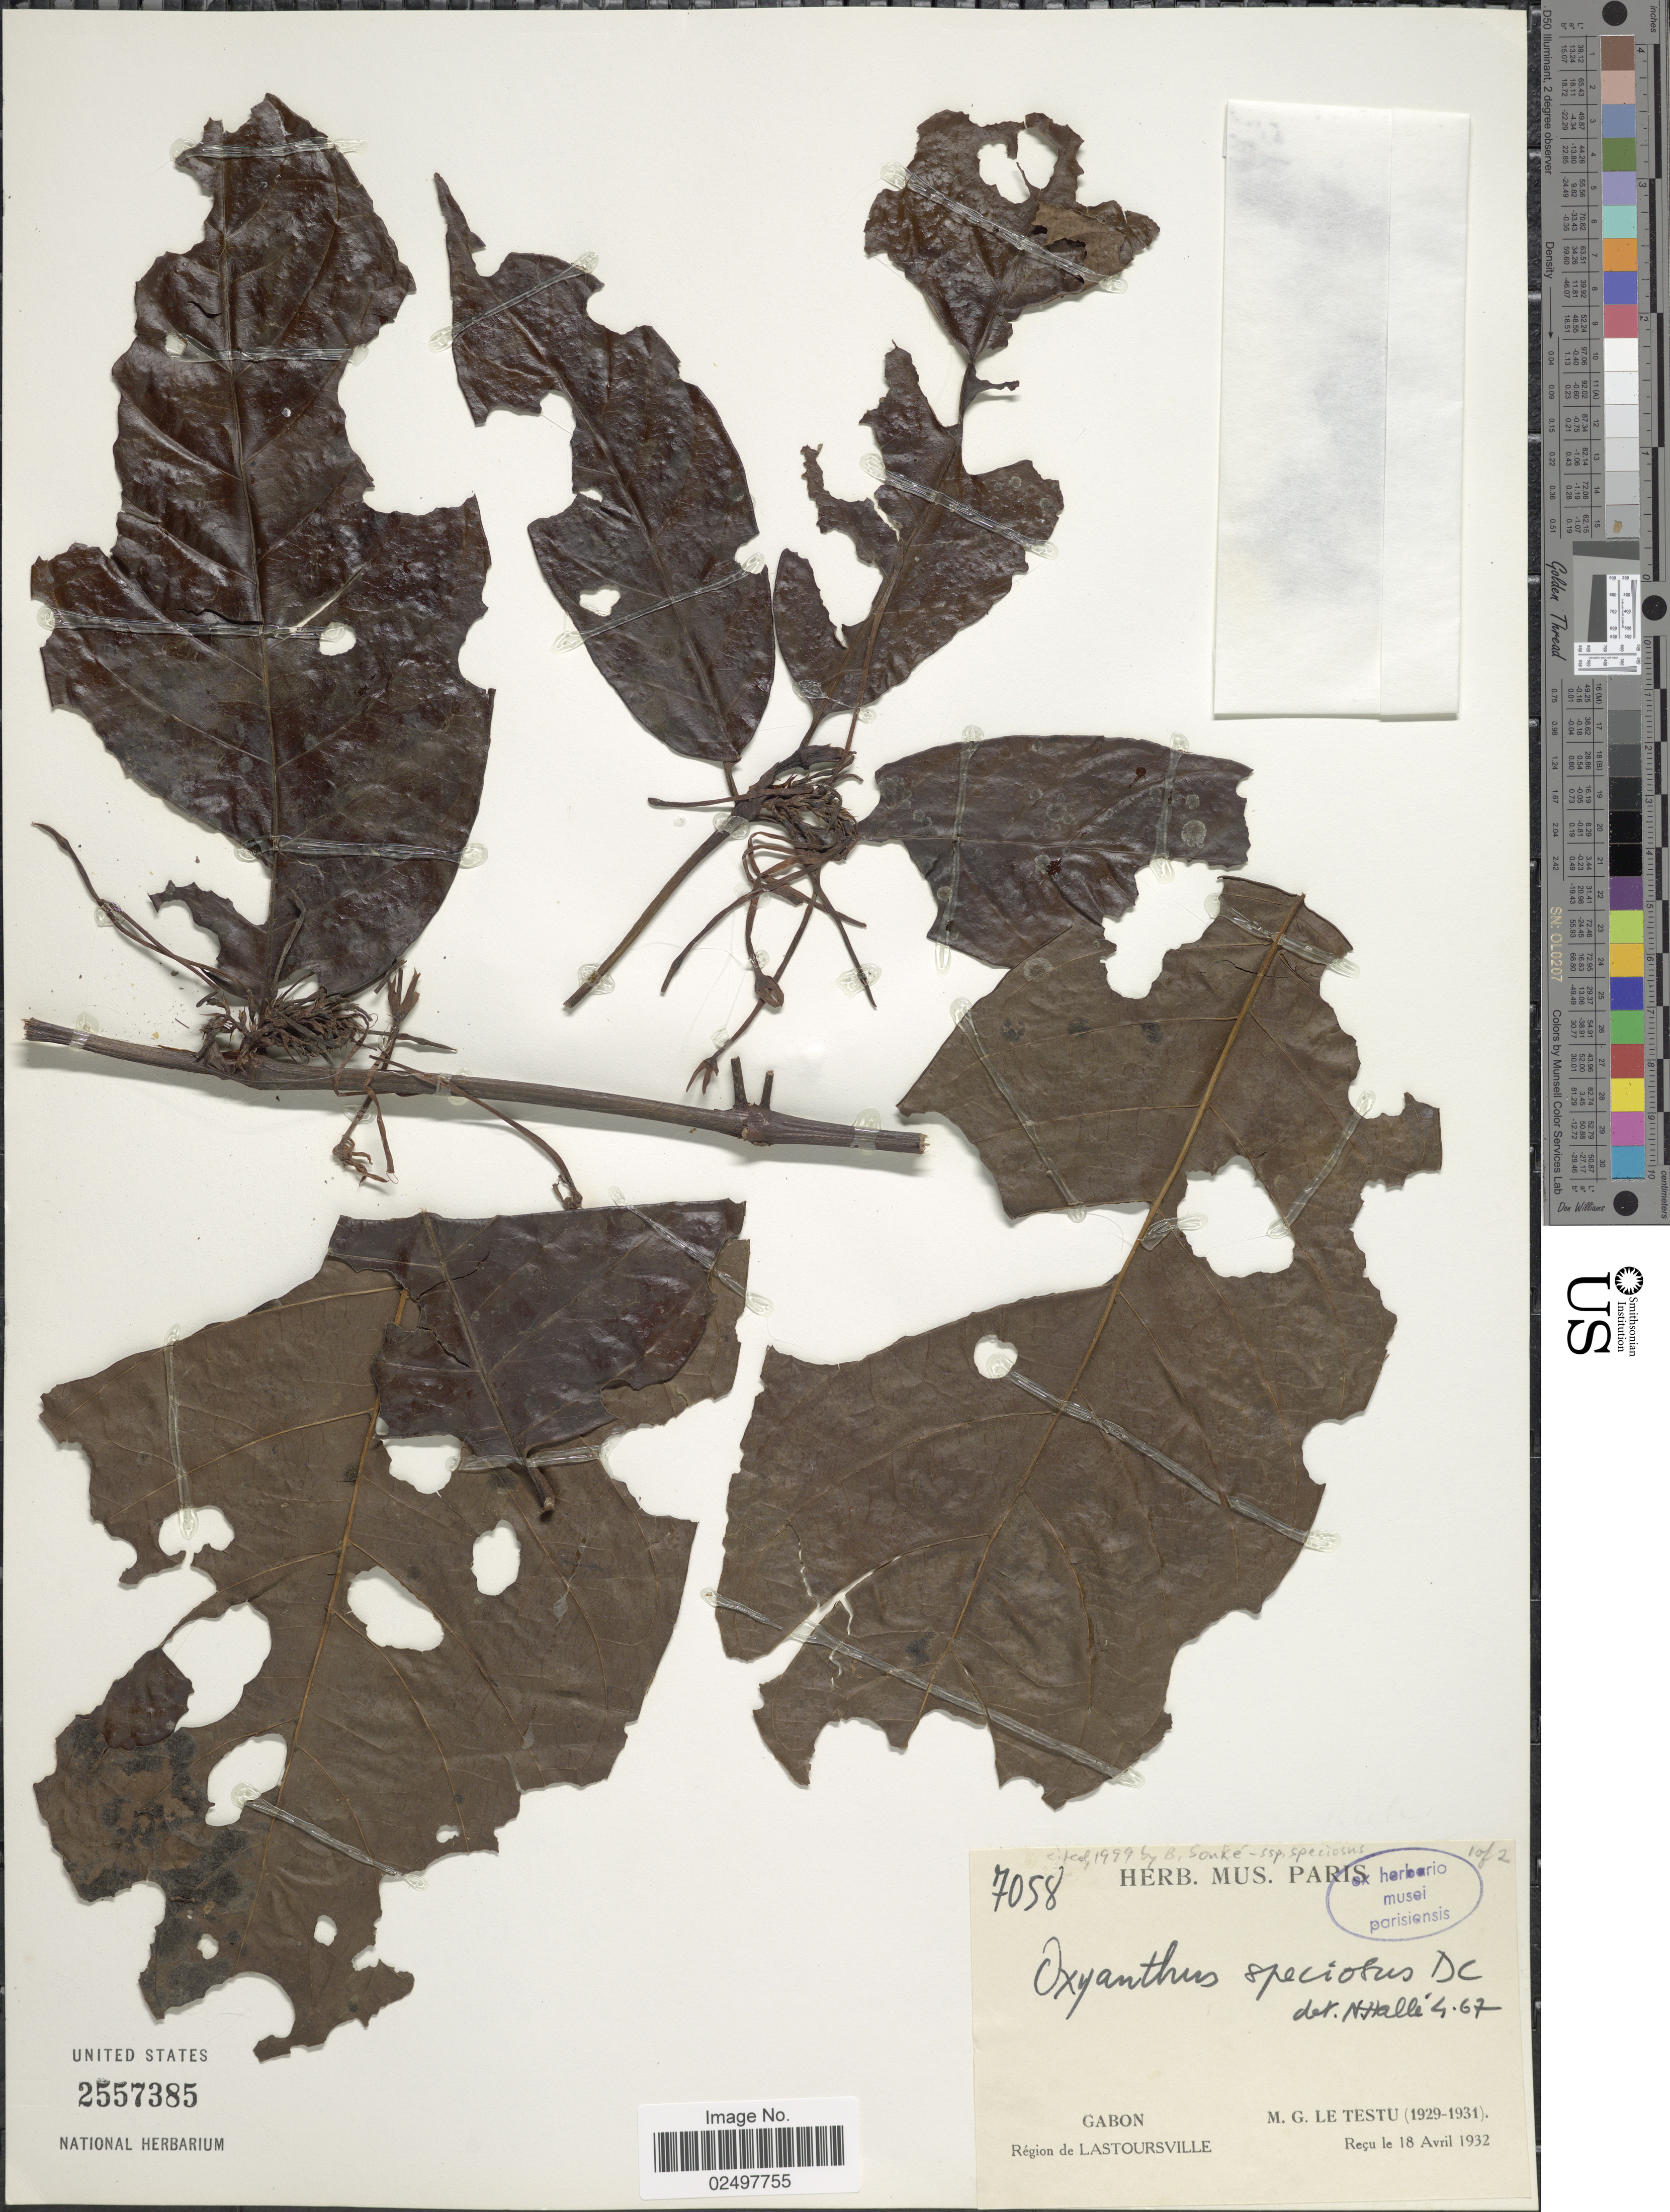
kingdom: Plantae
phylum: Tracheophyta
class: Magnoliopsida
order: Gentianales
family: Rubiaceae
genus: Oxyanthus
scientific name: Oxyanthus speciosus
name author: DC.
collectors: G. Le Testu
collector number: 7058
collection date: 1929/1931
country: Gabon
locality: Region de Lastoursville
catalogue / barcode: US 2557385